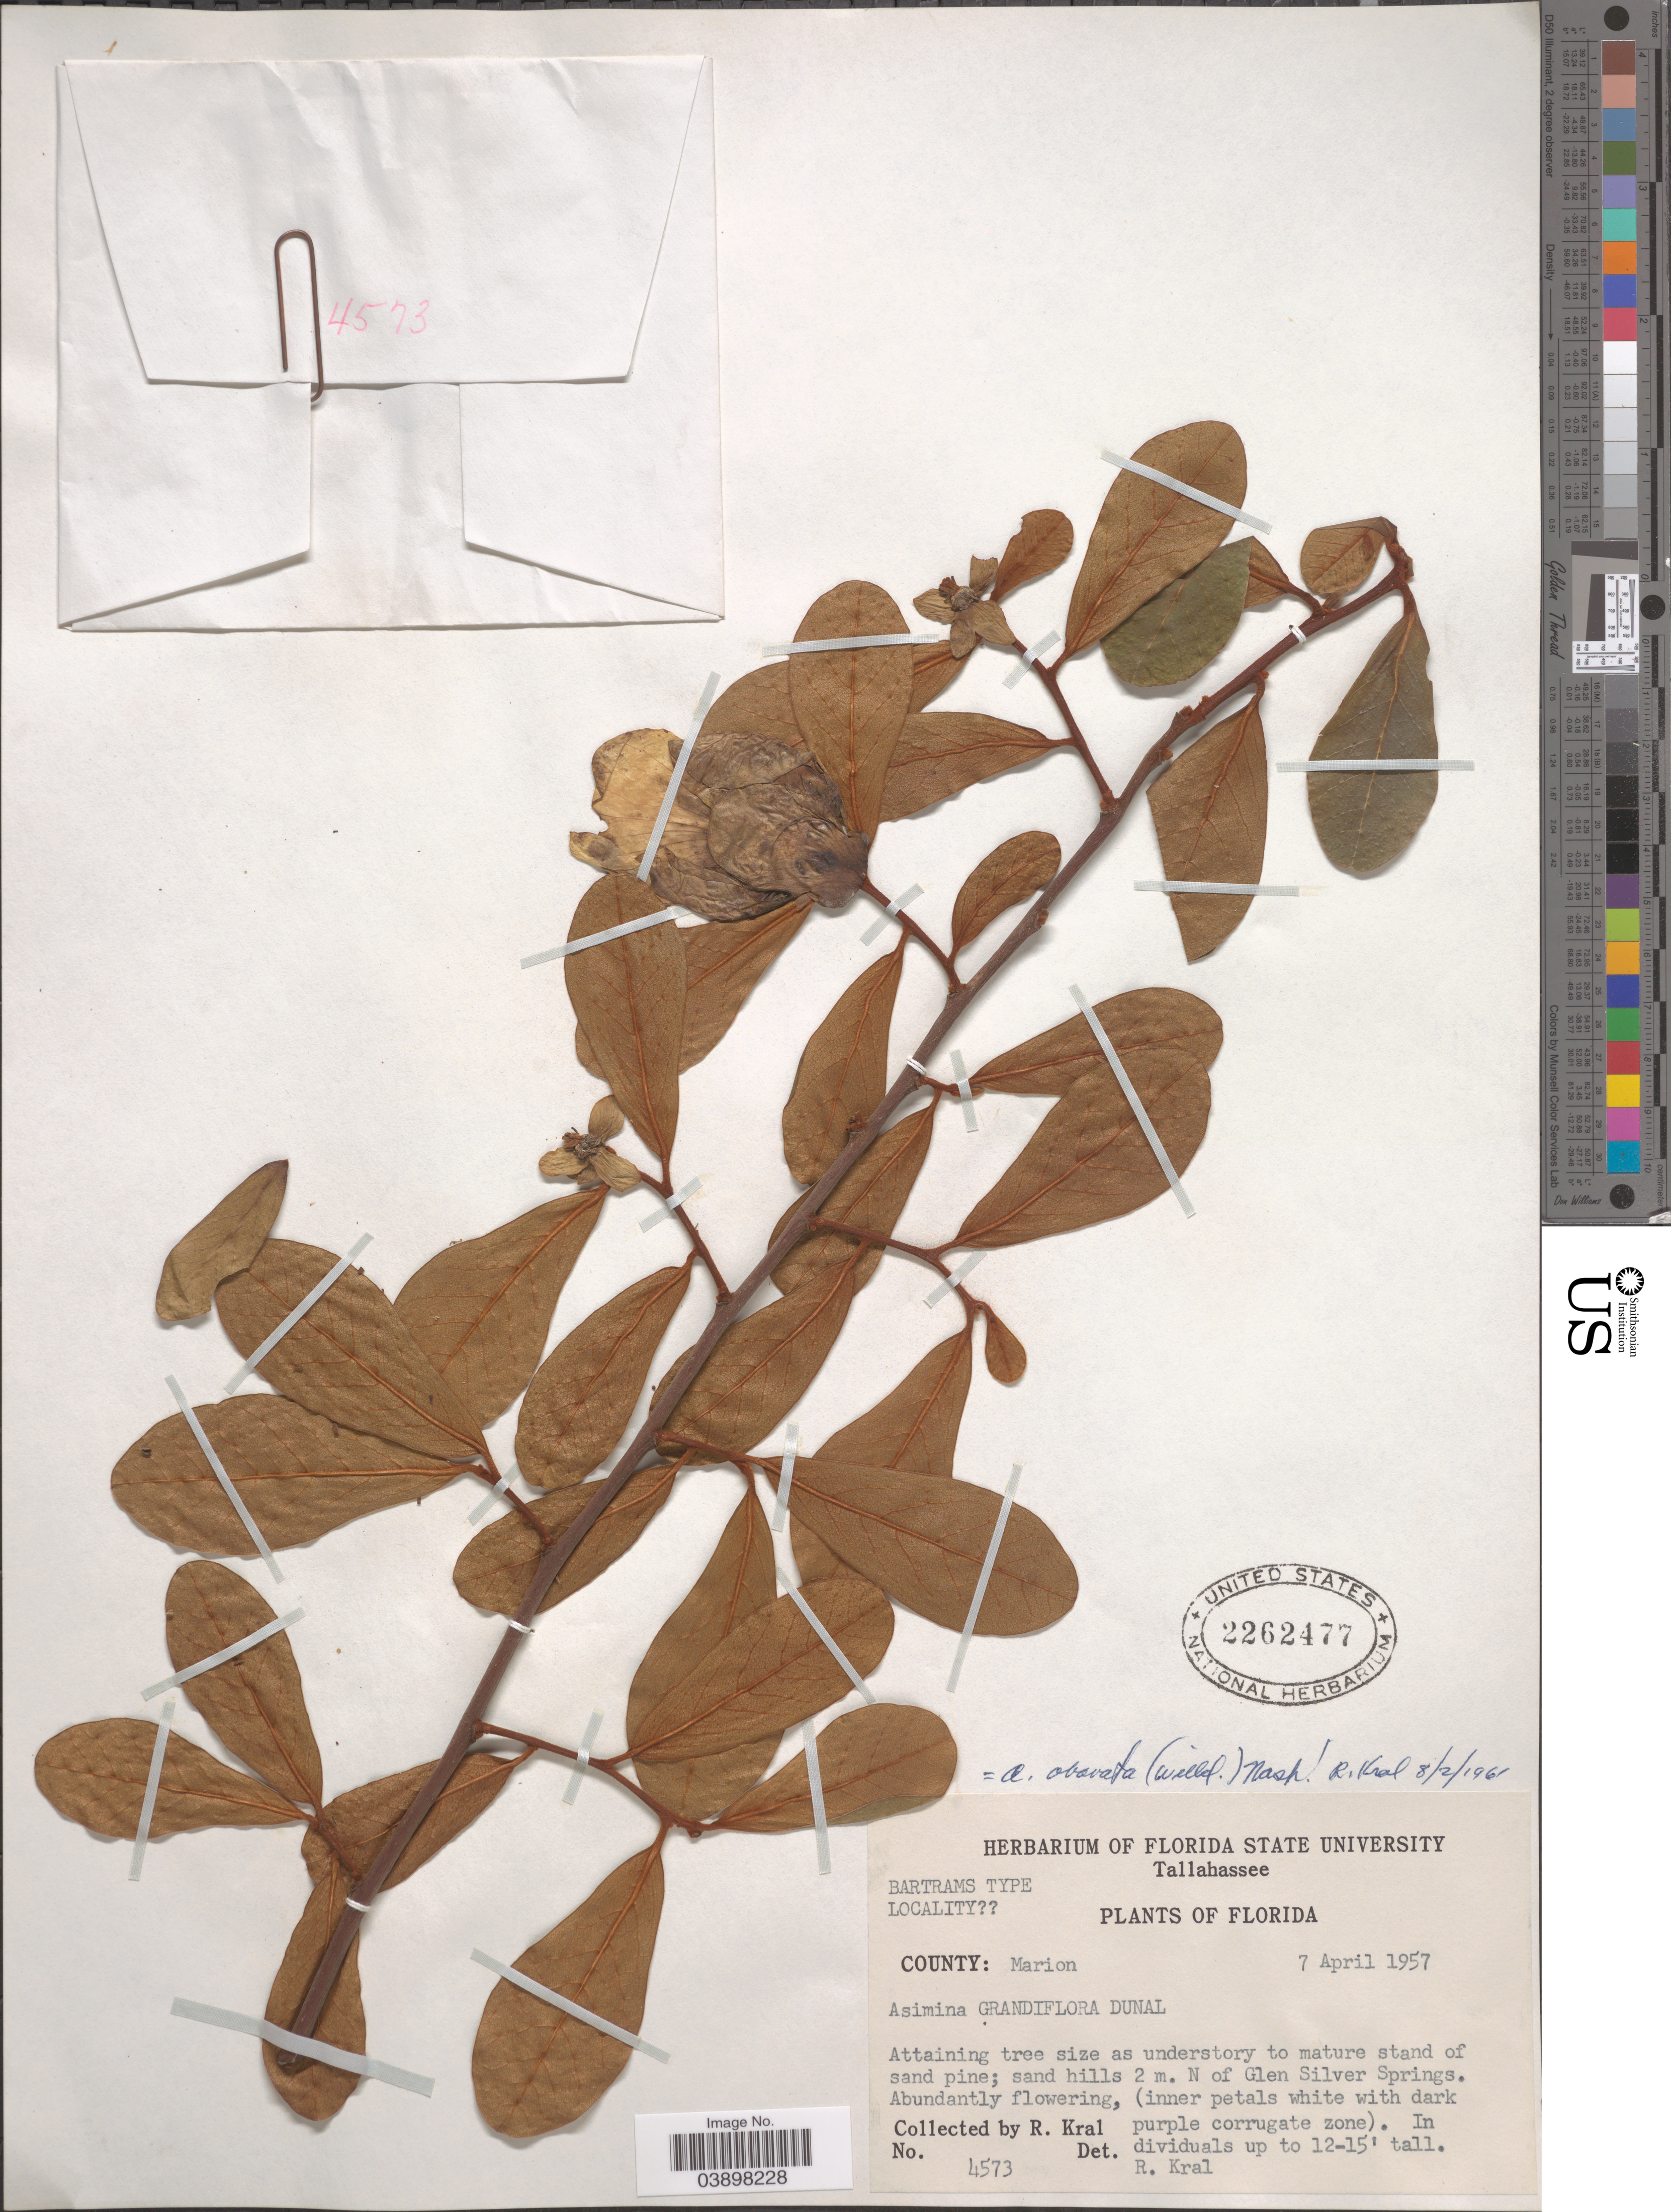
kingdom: Plantae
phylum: Tracheophyta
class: Magnoliopsida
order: Magnoliales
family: Annonaceae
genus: Asimina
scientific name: Asimina obovata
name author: (Willd.) Nash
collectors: R. Kral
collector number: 4573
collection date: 1957-04-07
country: United States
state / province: Florida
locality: County: Marion. Sand hills 2 m. N of Glen Silver Springs.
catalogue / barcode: US 2262477